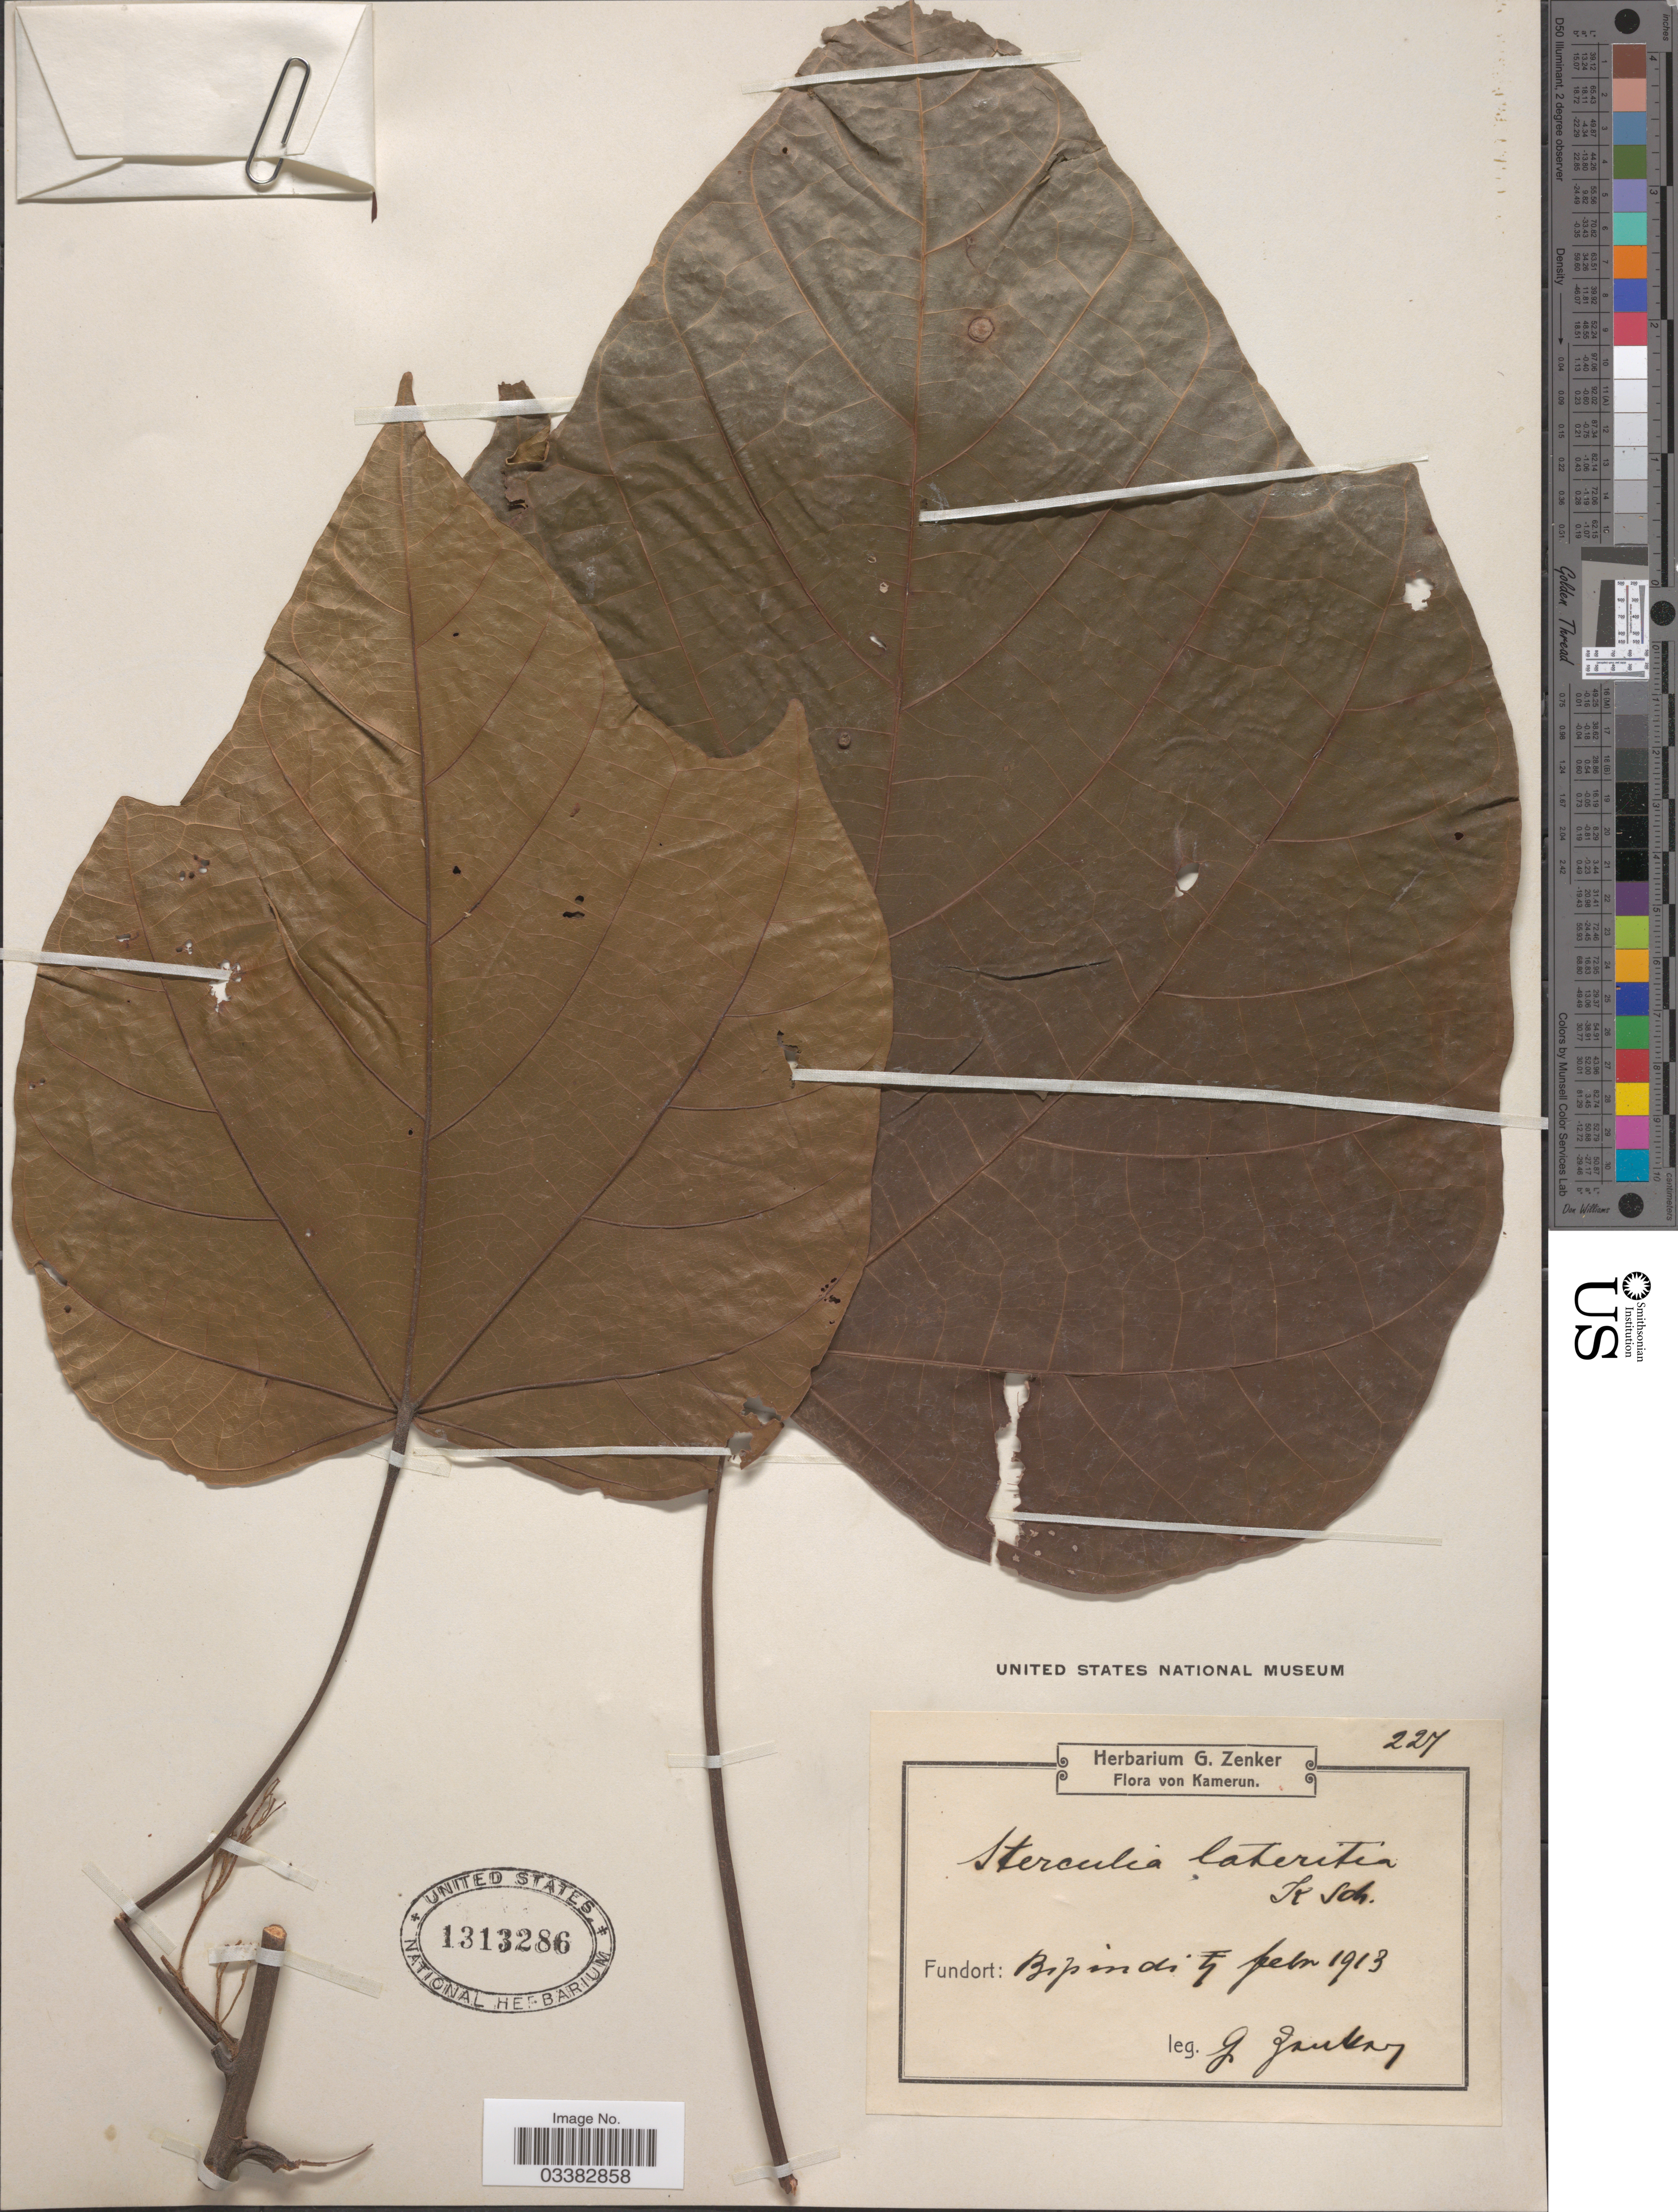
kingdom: Plantae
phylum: Tracheophyta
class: Magnoliopsida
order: Malvales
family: Malvaceae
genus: Sterculia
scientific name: Sterculia lateritia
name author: K. Schum.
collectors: G. A. Zenker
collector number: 227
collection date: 1913-02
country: Cameroon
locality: Bipindi.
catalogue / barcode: US 1313286